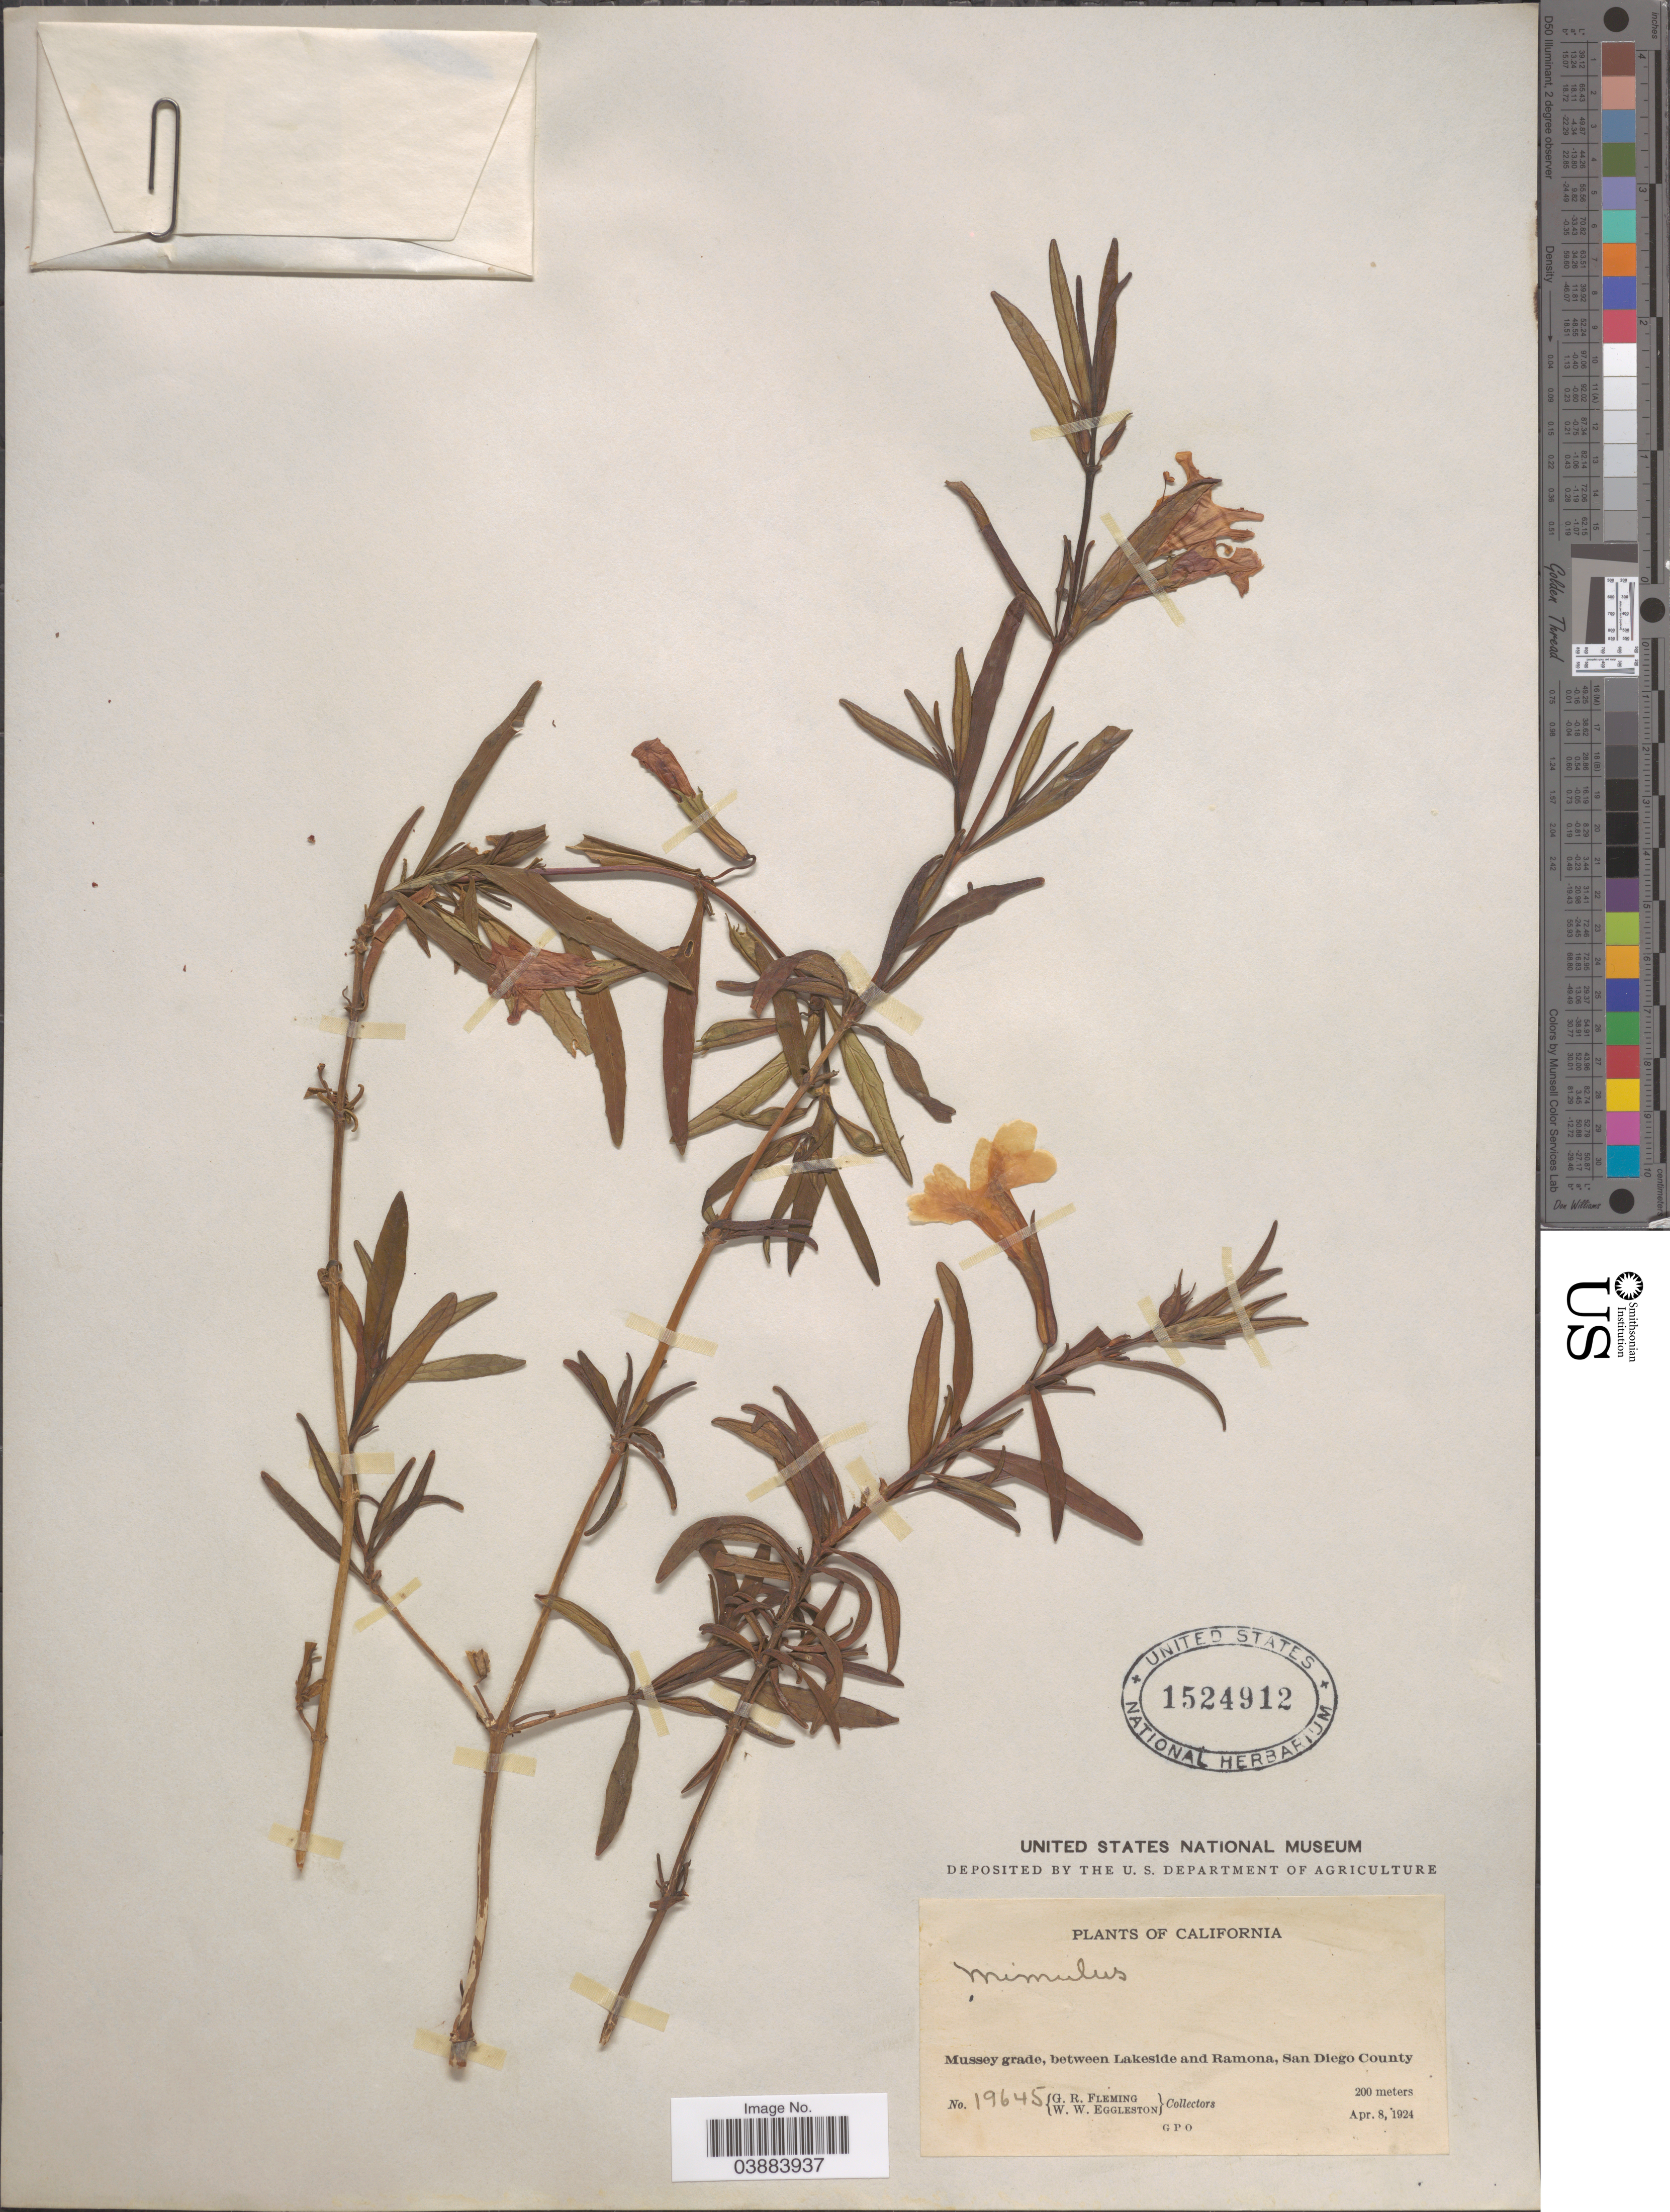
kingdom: Plantae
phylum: Tracheophyta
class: Magnoliopsida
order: Lamiales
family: Phrymaceae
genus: Diplacus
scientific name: Diplacus sp.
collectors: G. Fleming & W. W. Eggleston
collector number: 19645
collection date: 1924-04-08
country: United States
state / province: California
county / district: San Diego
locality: Between Lakeside and Ramona, San Diego County.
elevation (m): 200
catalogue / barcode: US 1524912